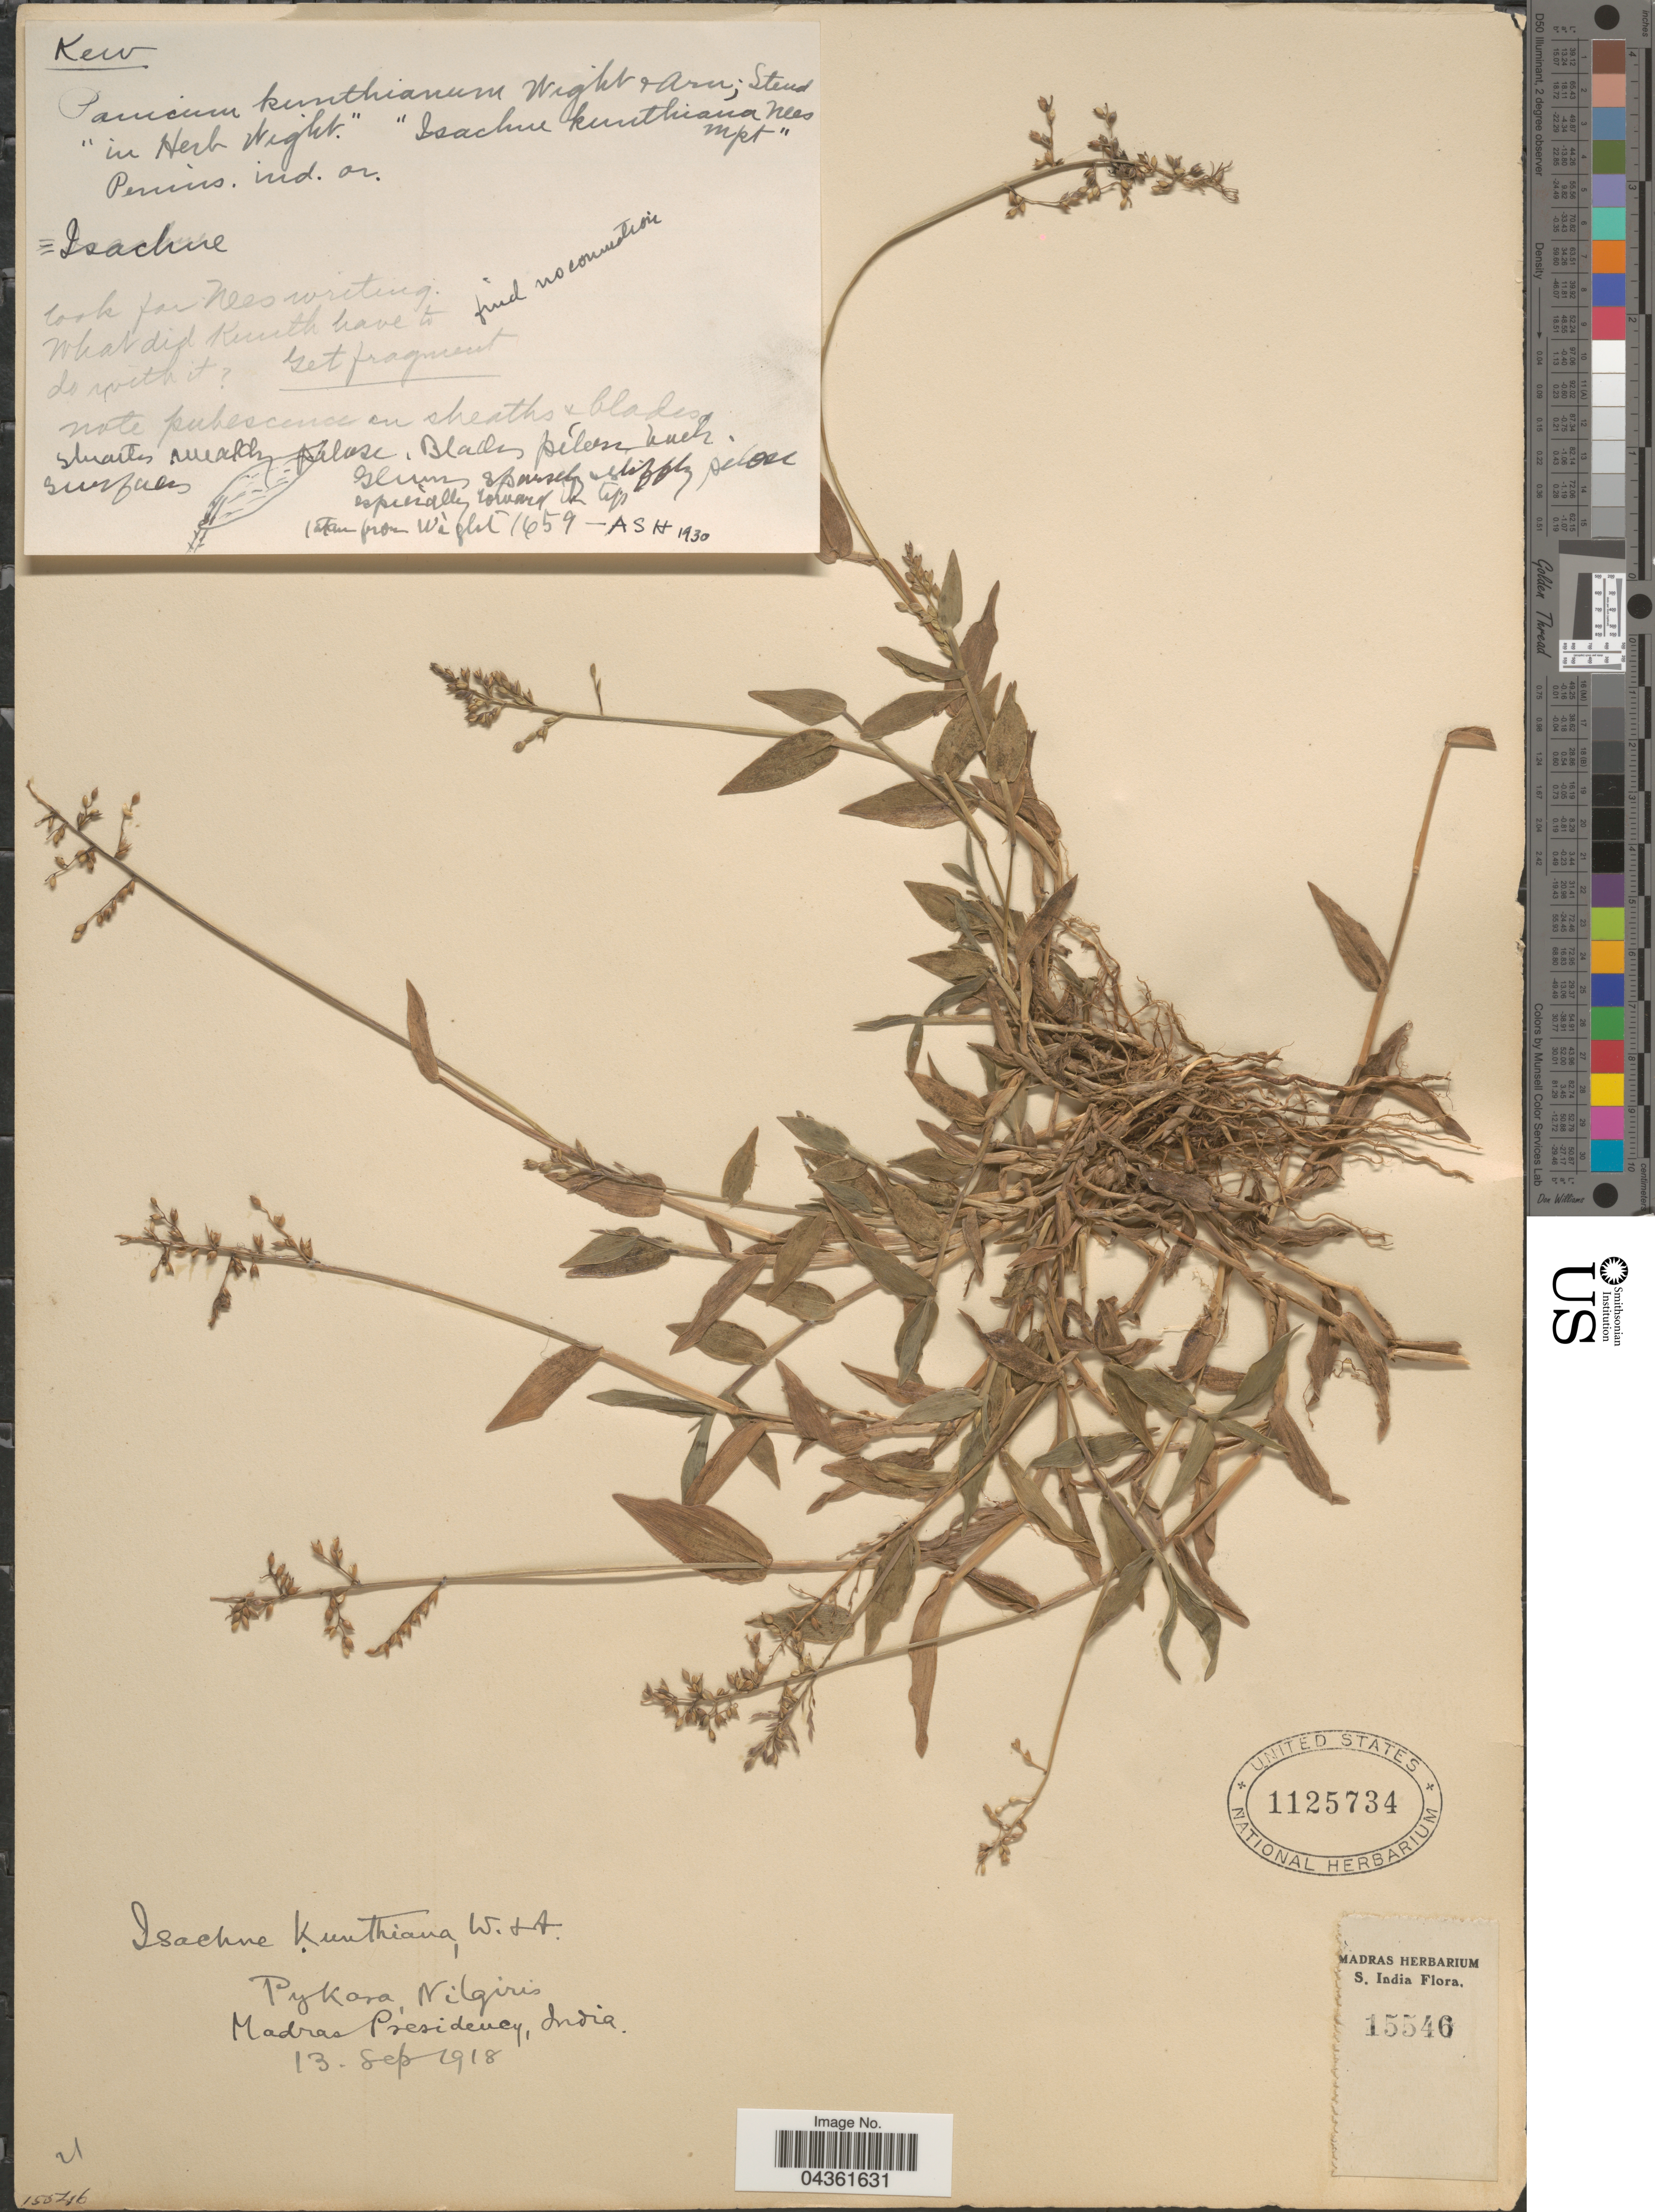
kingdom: Plantae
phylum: Tracheophyta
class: Liliopsida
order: Poales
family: Poaceae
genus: Isachne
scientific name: Isachne kunthiana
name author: (Wight & Arn. ex Steud.) Miq.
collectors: Ex herb. Madras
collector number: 15546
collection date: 1918-09-13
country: India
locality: Pykara, Nilgiris. Madras Presidency.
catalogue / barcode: US 1125734